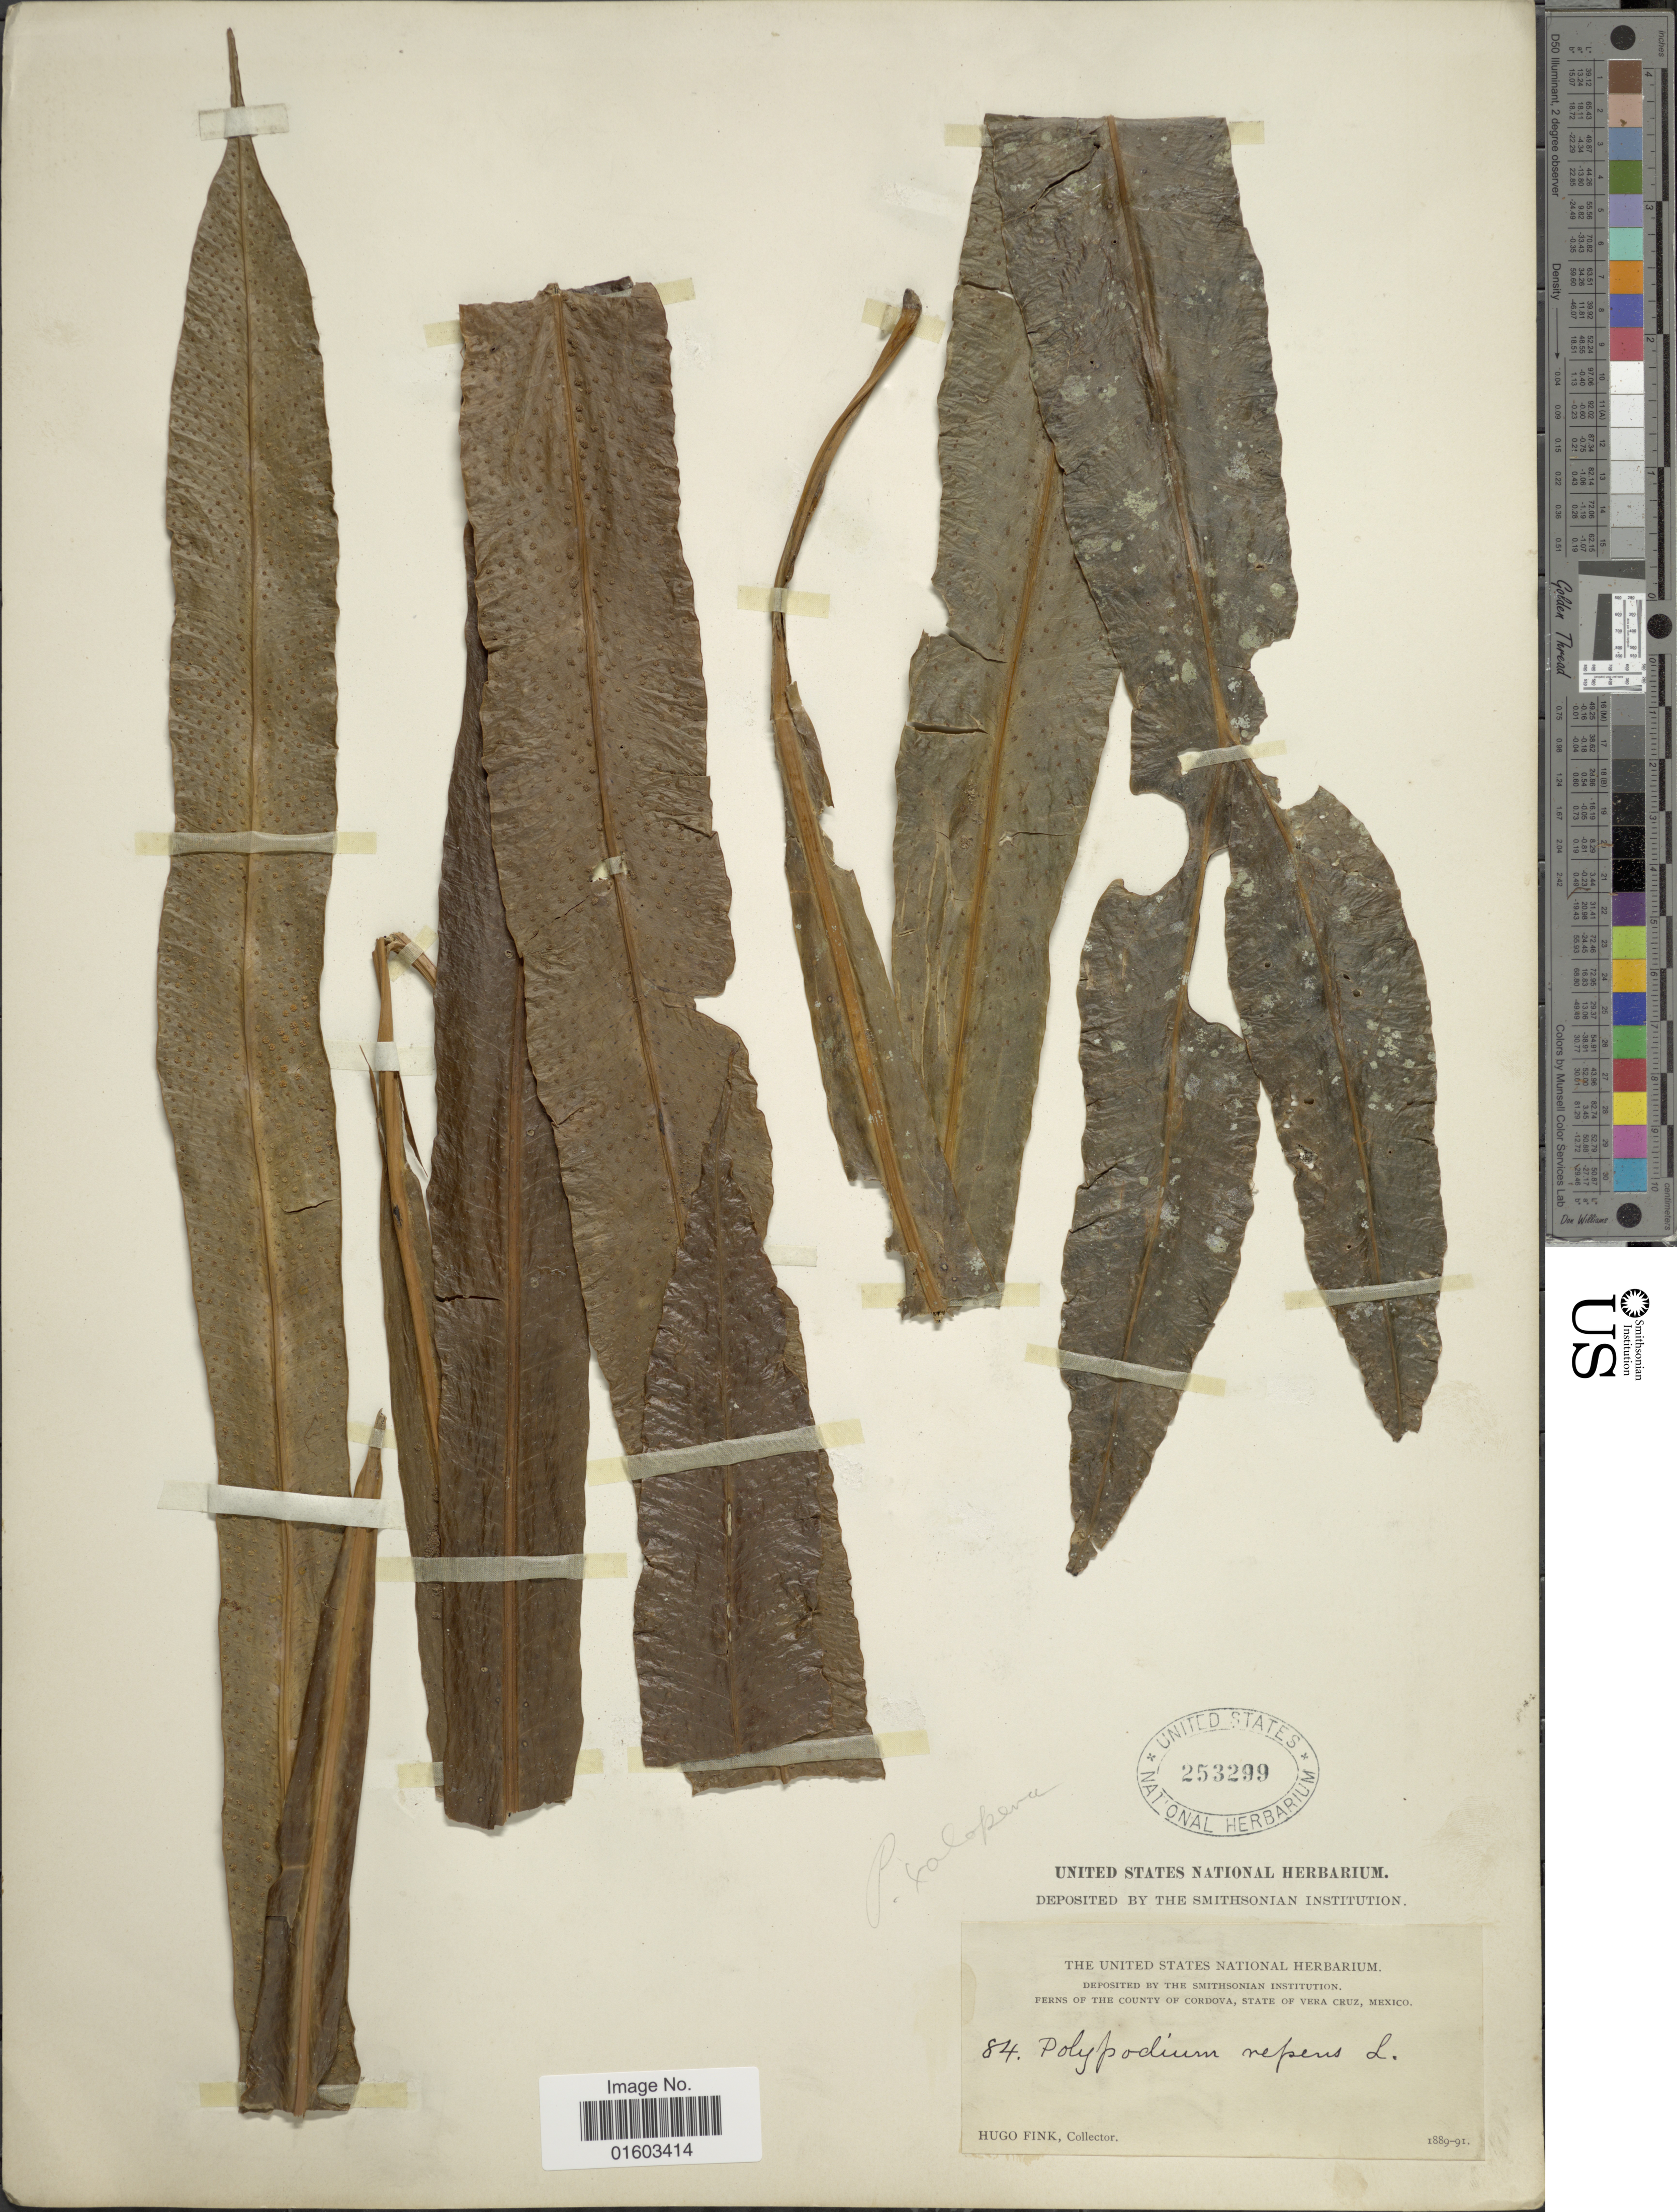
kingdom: Plantae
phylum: Tracheophyta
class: Polypodiopsida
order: Polypodiales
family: Polypodiaceae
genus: Campyloneurum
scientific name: Campyloneurum xalapense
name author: Fée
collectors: H. Fink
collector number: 84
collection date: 1889/1891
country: Mexico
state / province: Veracruz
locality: The County of Cordova, State of Vera Cruz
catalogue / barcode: US 253299